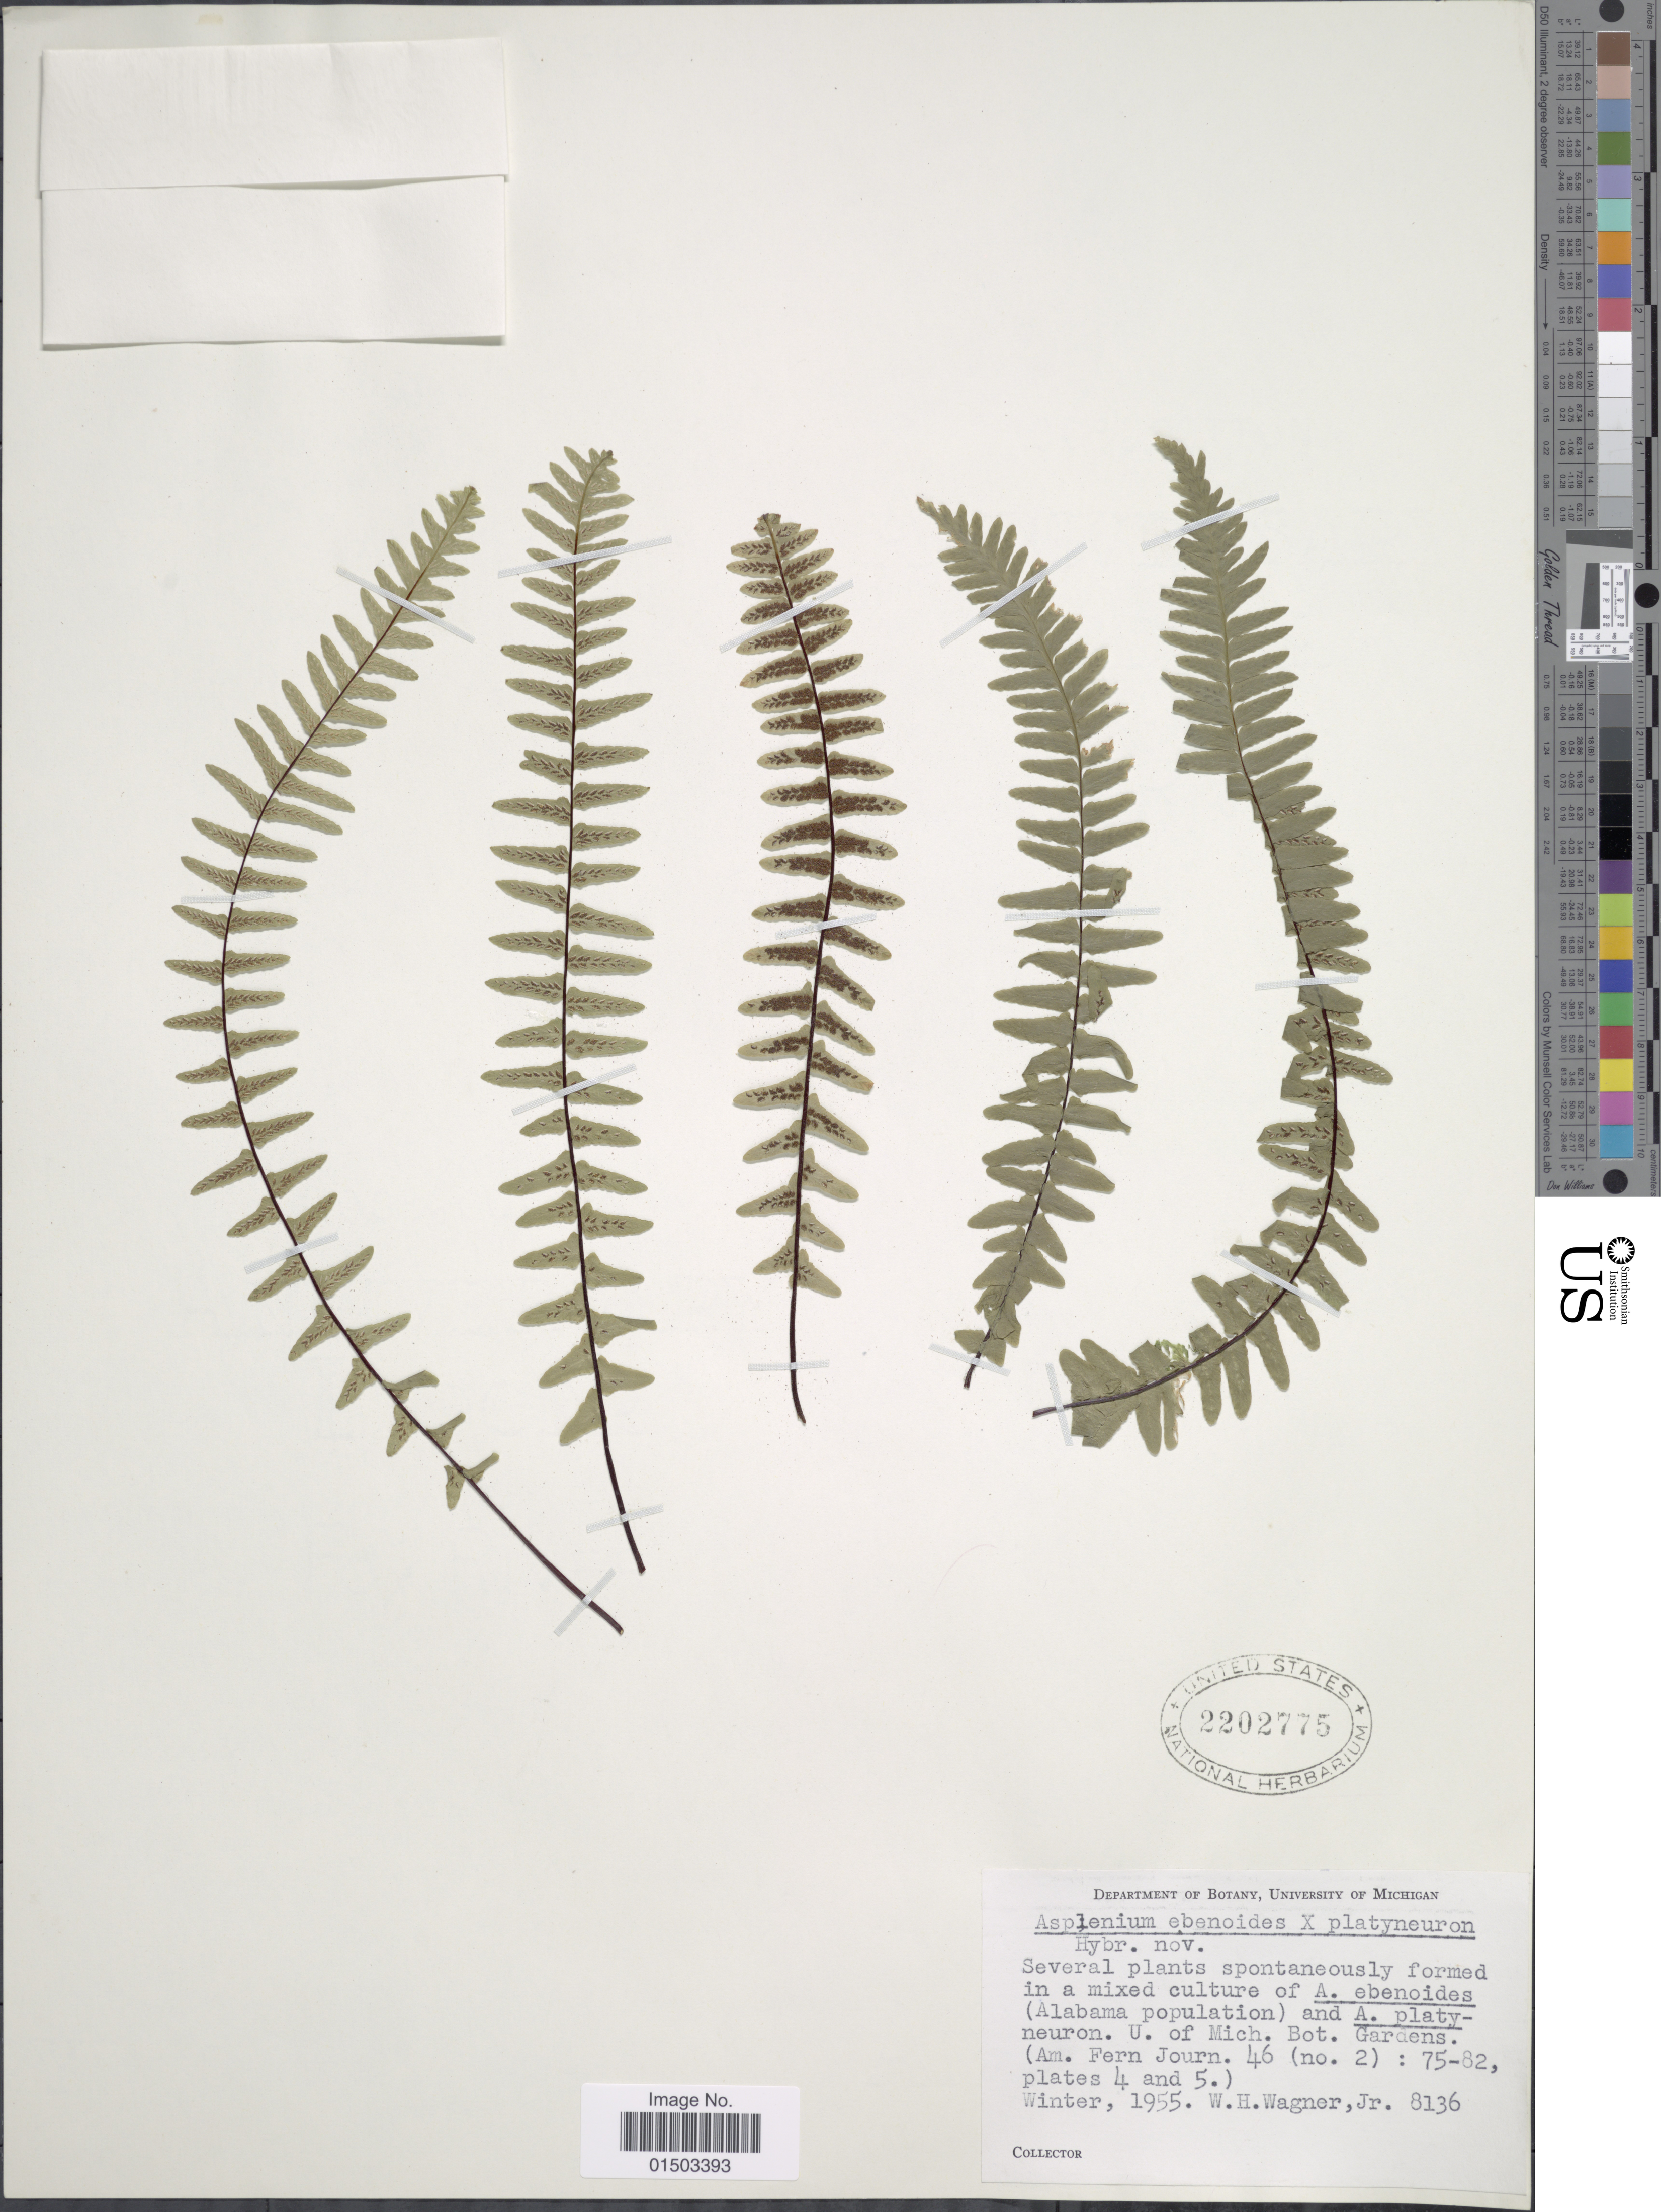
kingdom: Plantae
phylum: Tracheophyta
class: Polypodiopsida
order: Polypodiales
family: Aspleniaceae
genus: Asplenium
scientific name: Asplenium x ebenoides x A. platyneuron (L.) Britton, Stearns & Poggenb.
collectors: W. H. Wagner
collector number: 8136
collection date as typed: Winter 1955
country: United States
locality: Several plants spontaneously formed in a mixed culture of A. ebenoides (Alabama population) and A. platyneuron. U. of Mich. Bot. Gardens.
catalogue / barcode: US 2202775